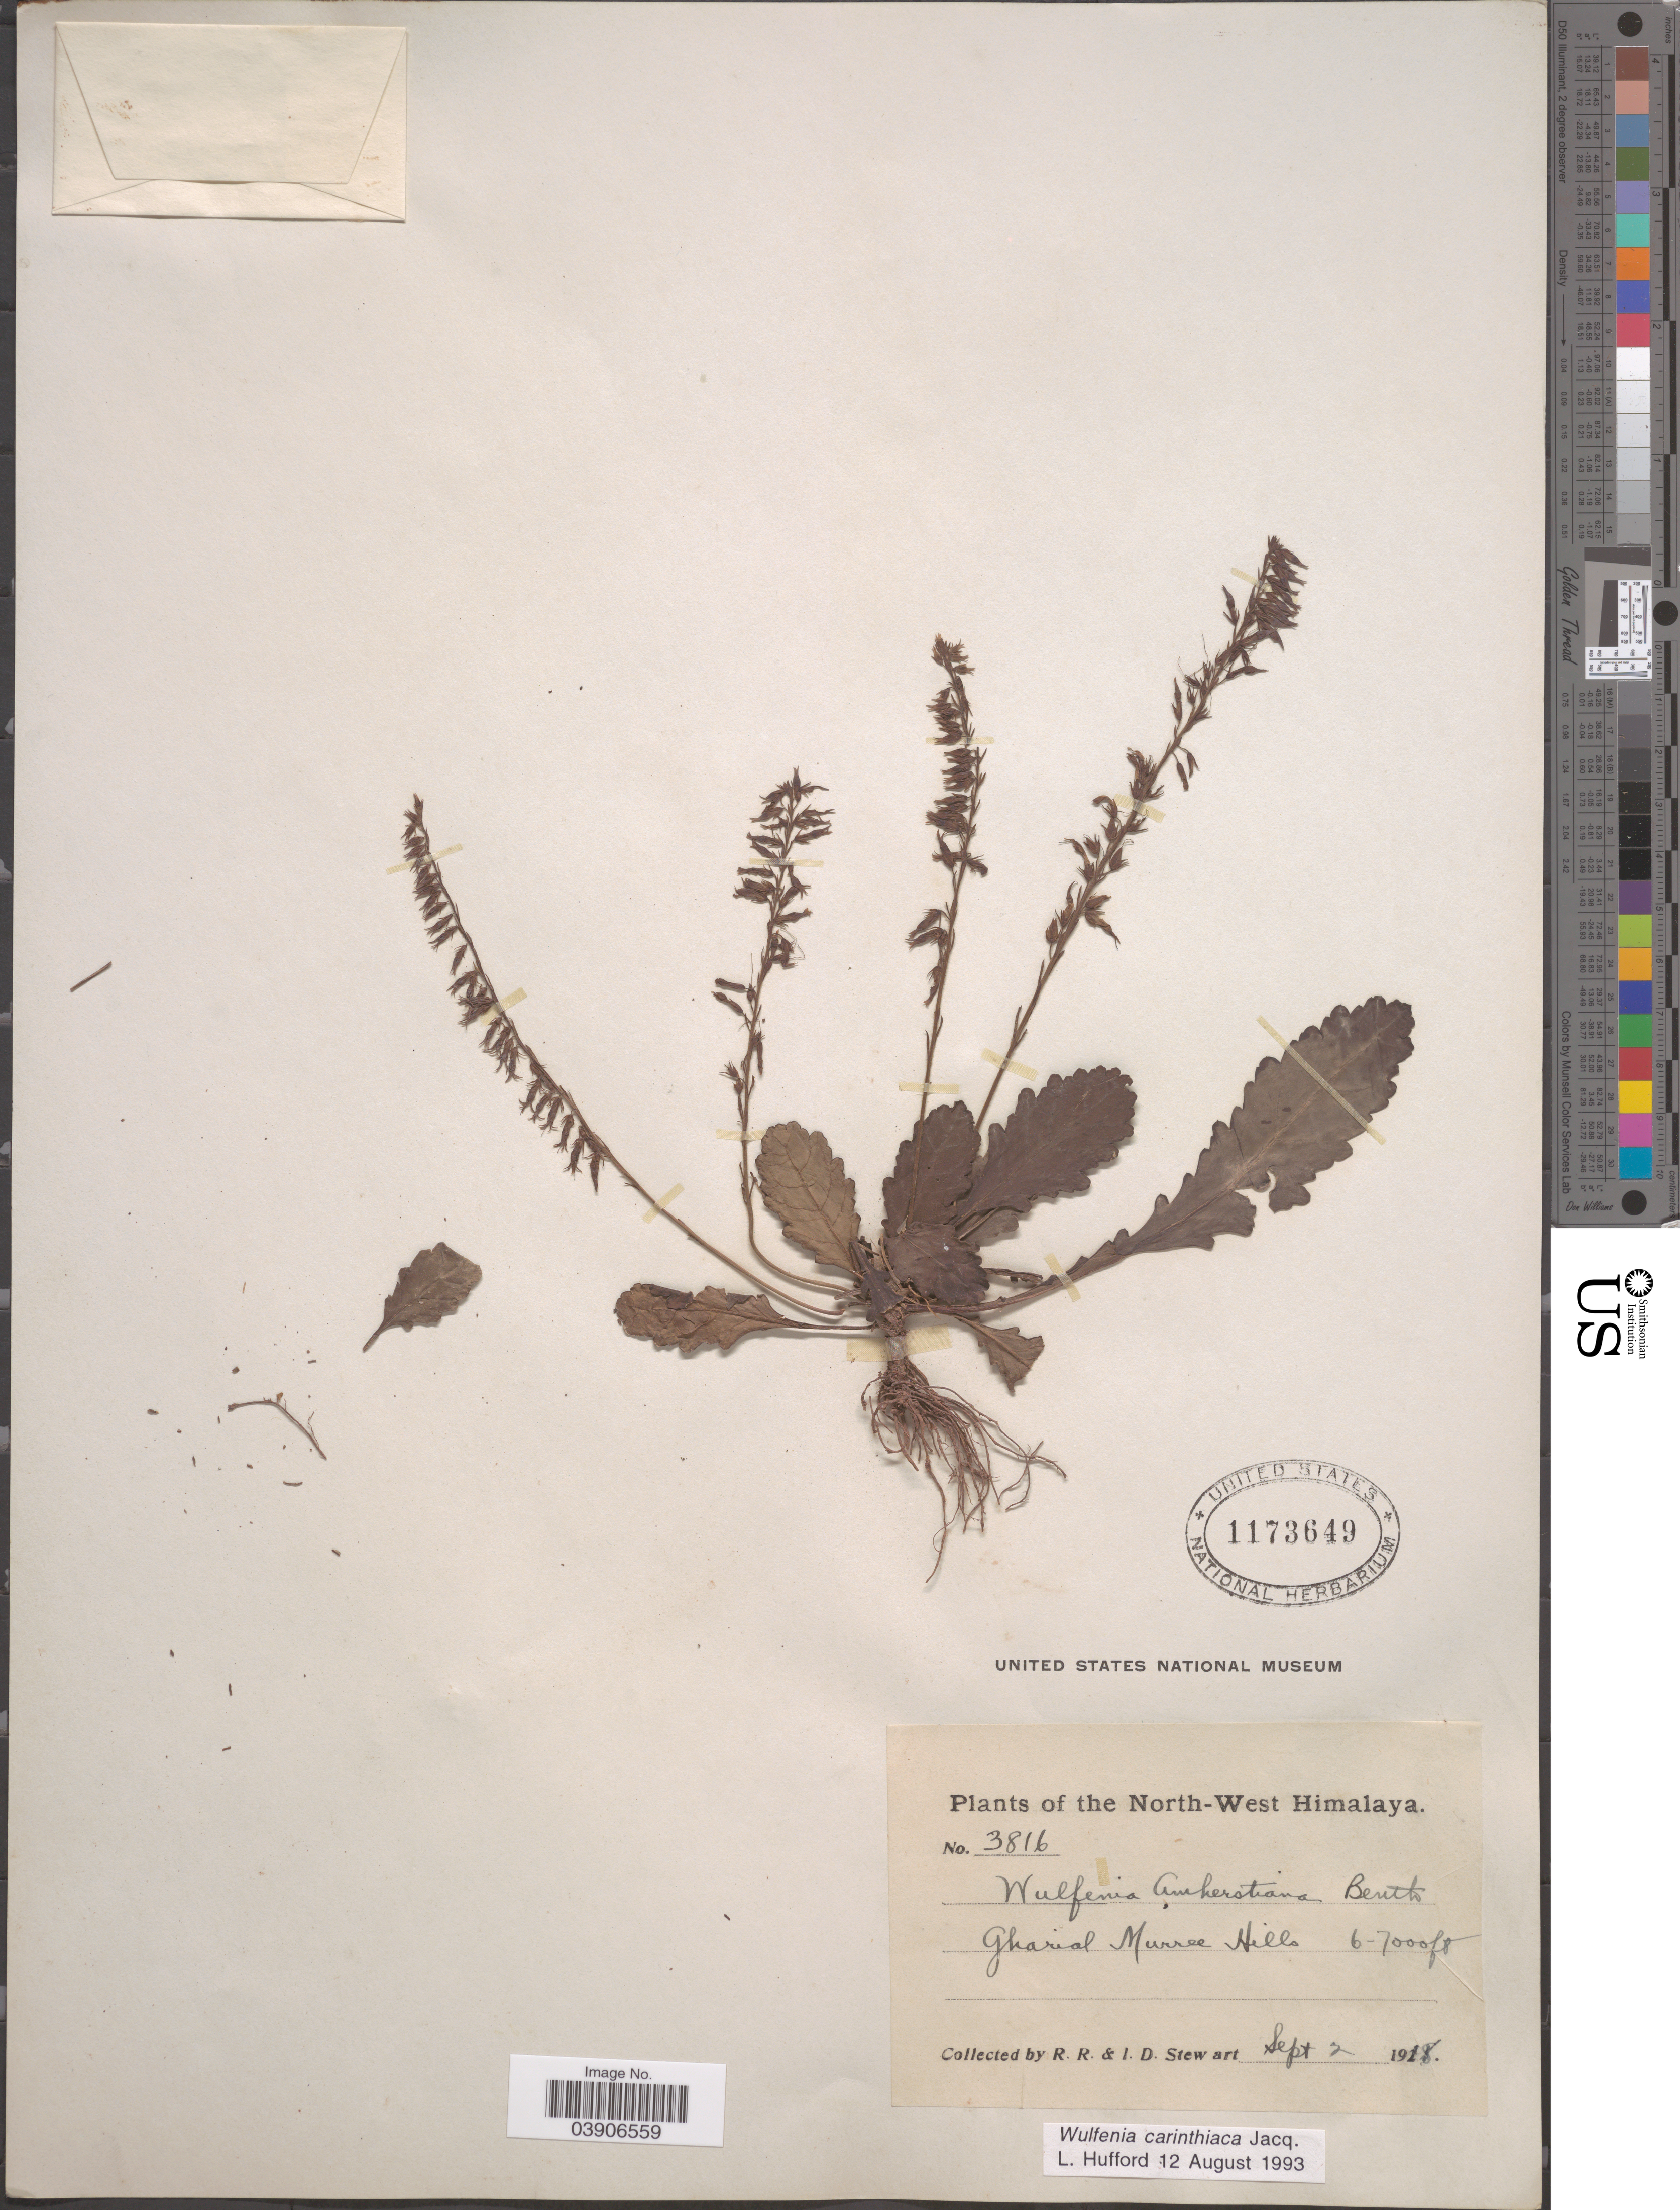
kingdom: Plantae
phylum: Tracheophyta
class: Magnoliopsida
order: Lamiales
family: Plantaginaceae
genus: Wulfenia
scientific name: Wulfenia carinthiaca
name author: Jacq.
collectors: R. Stewart & I. Stewart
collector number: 3816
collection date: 1918-09-02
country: Pakistan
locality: The North-West Himalaya. Gharial Murree Hills.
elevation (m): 1829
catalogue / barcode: US 1173649